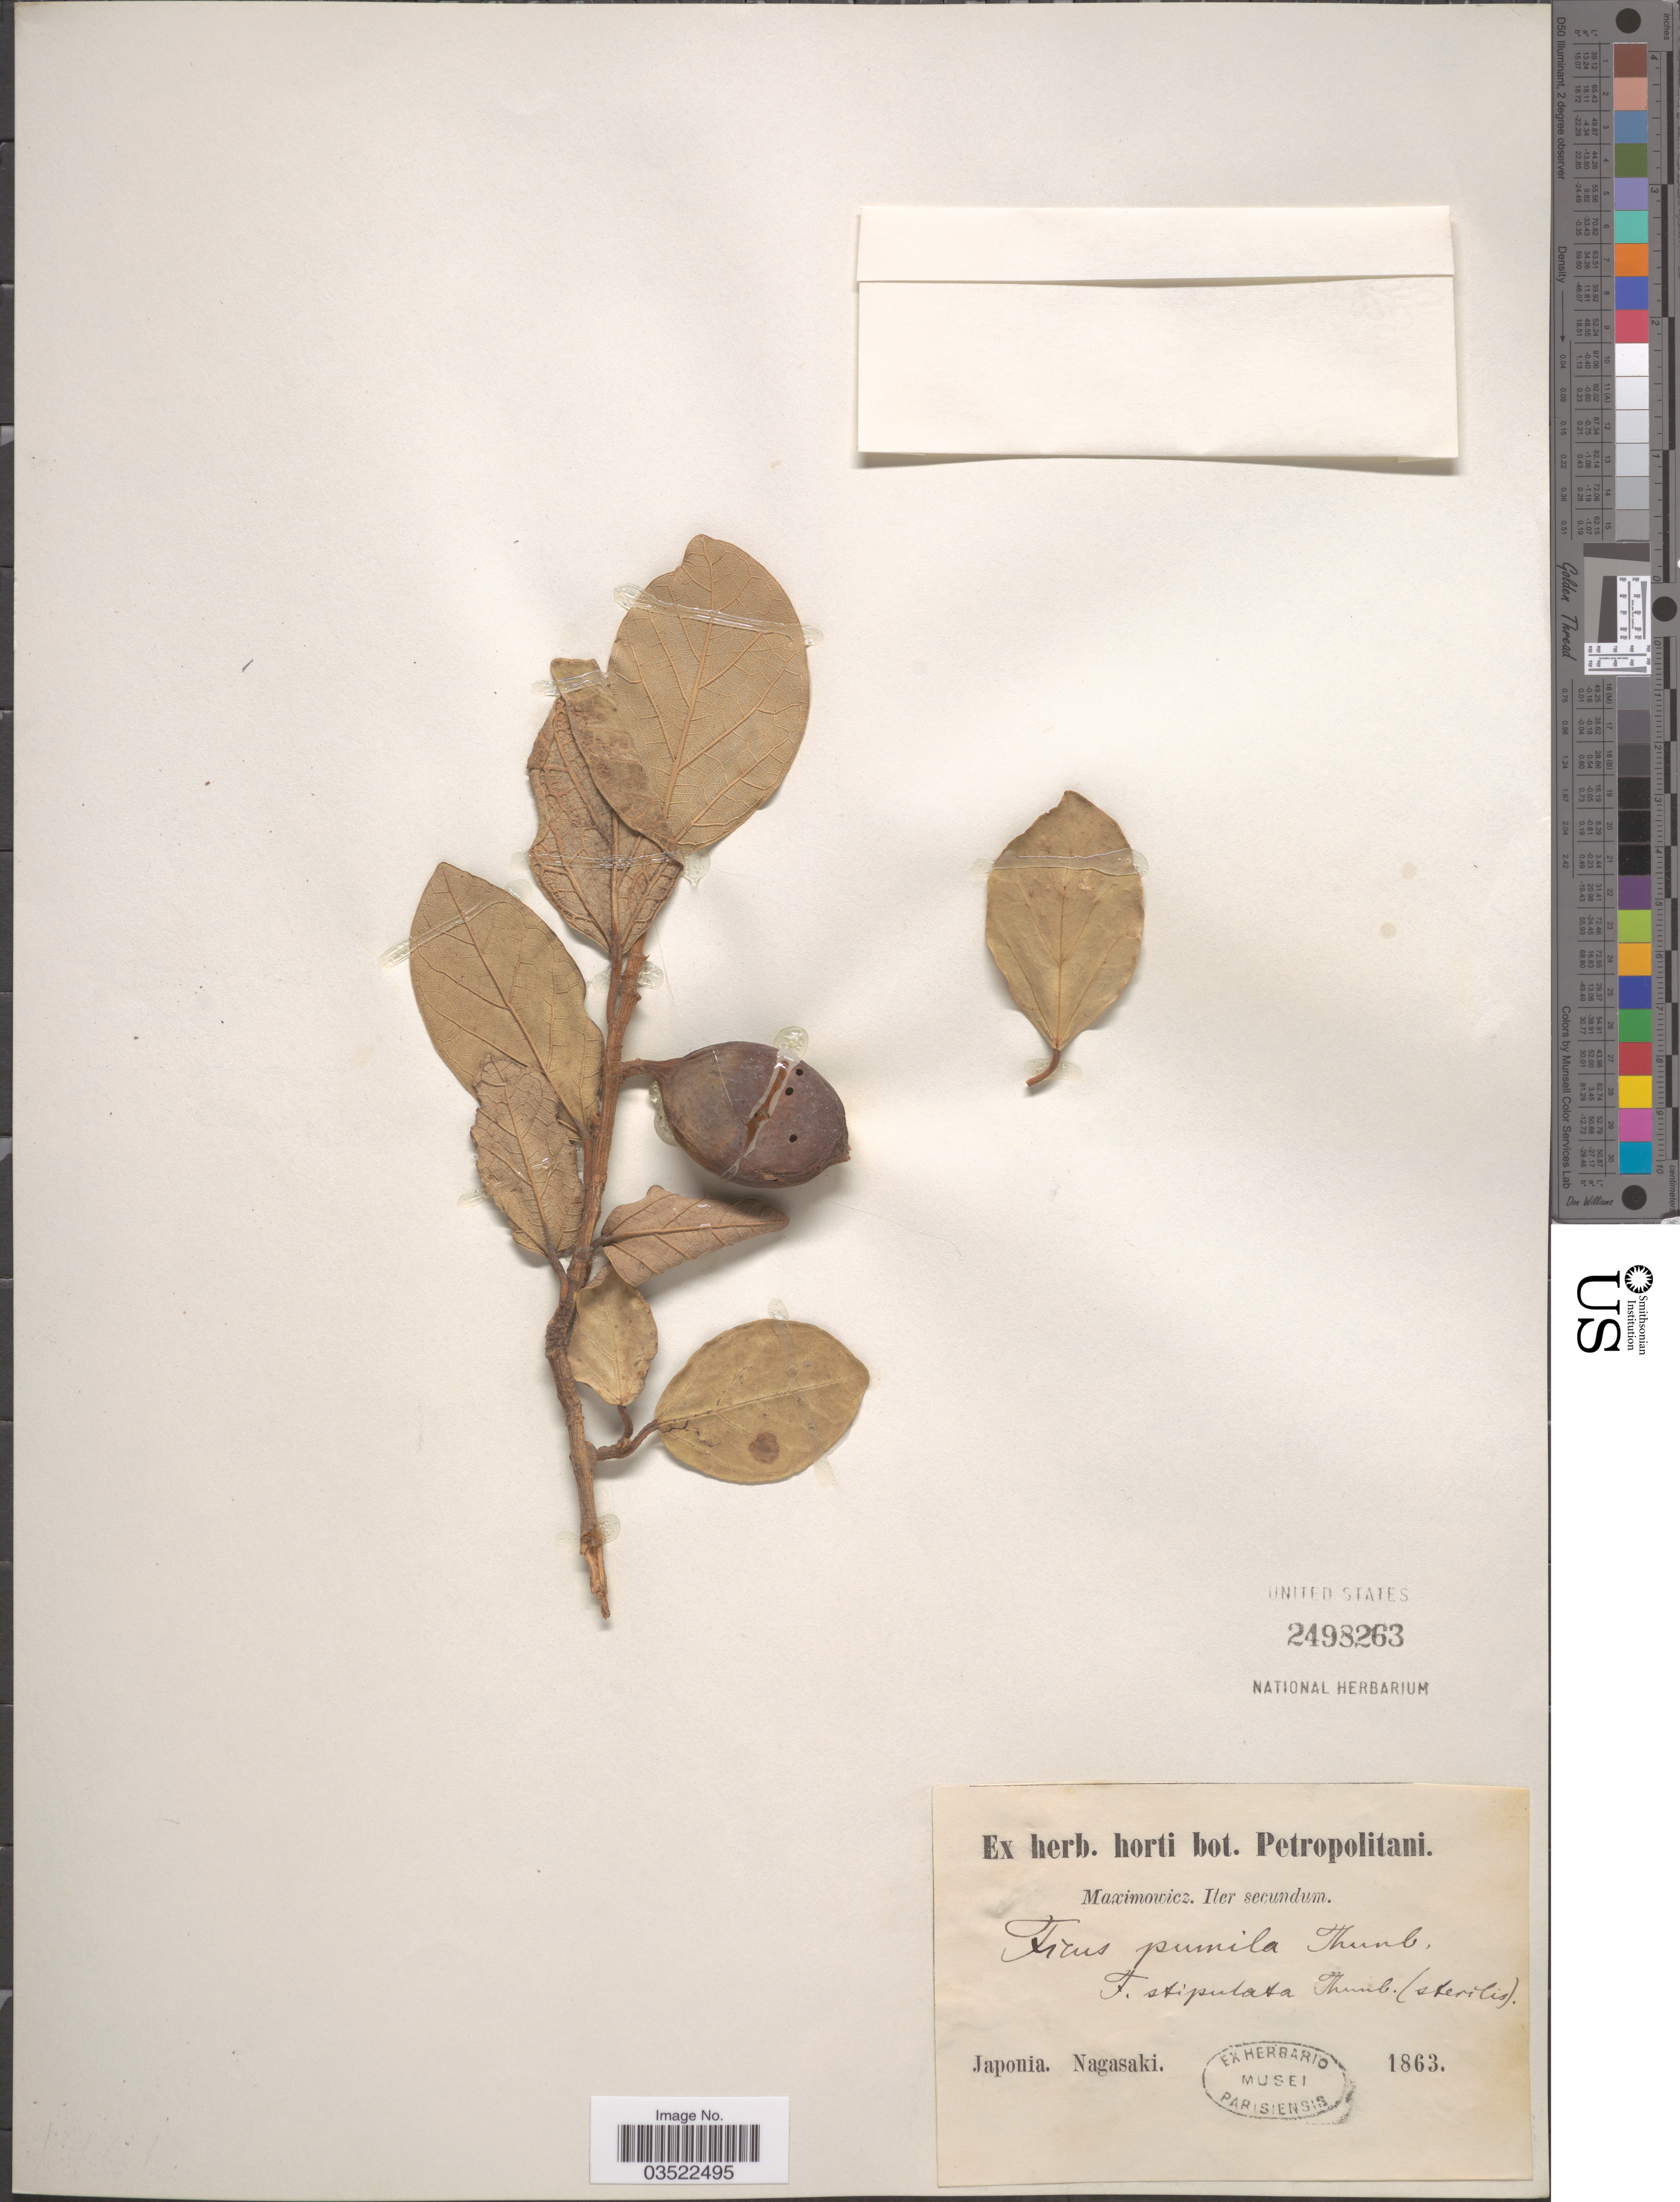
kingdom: Plantae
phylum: Tracheophyta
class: Magnoliopsida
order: Rosales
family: Moraceae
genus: Ficus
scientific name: Ficus pumila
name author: L.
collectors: Maximowicz, --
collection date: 1863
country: Japan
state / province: Nagasaki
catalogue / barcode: US 2498263